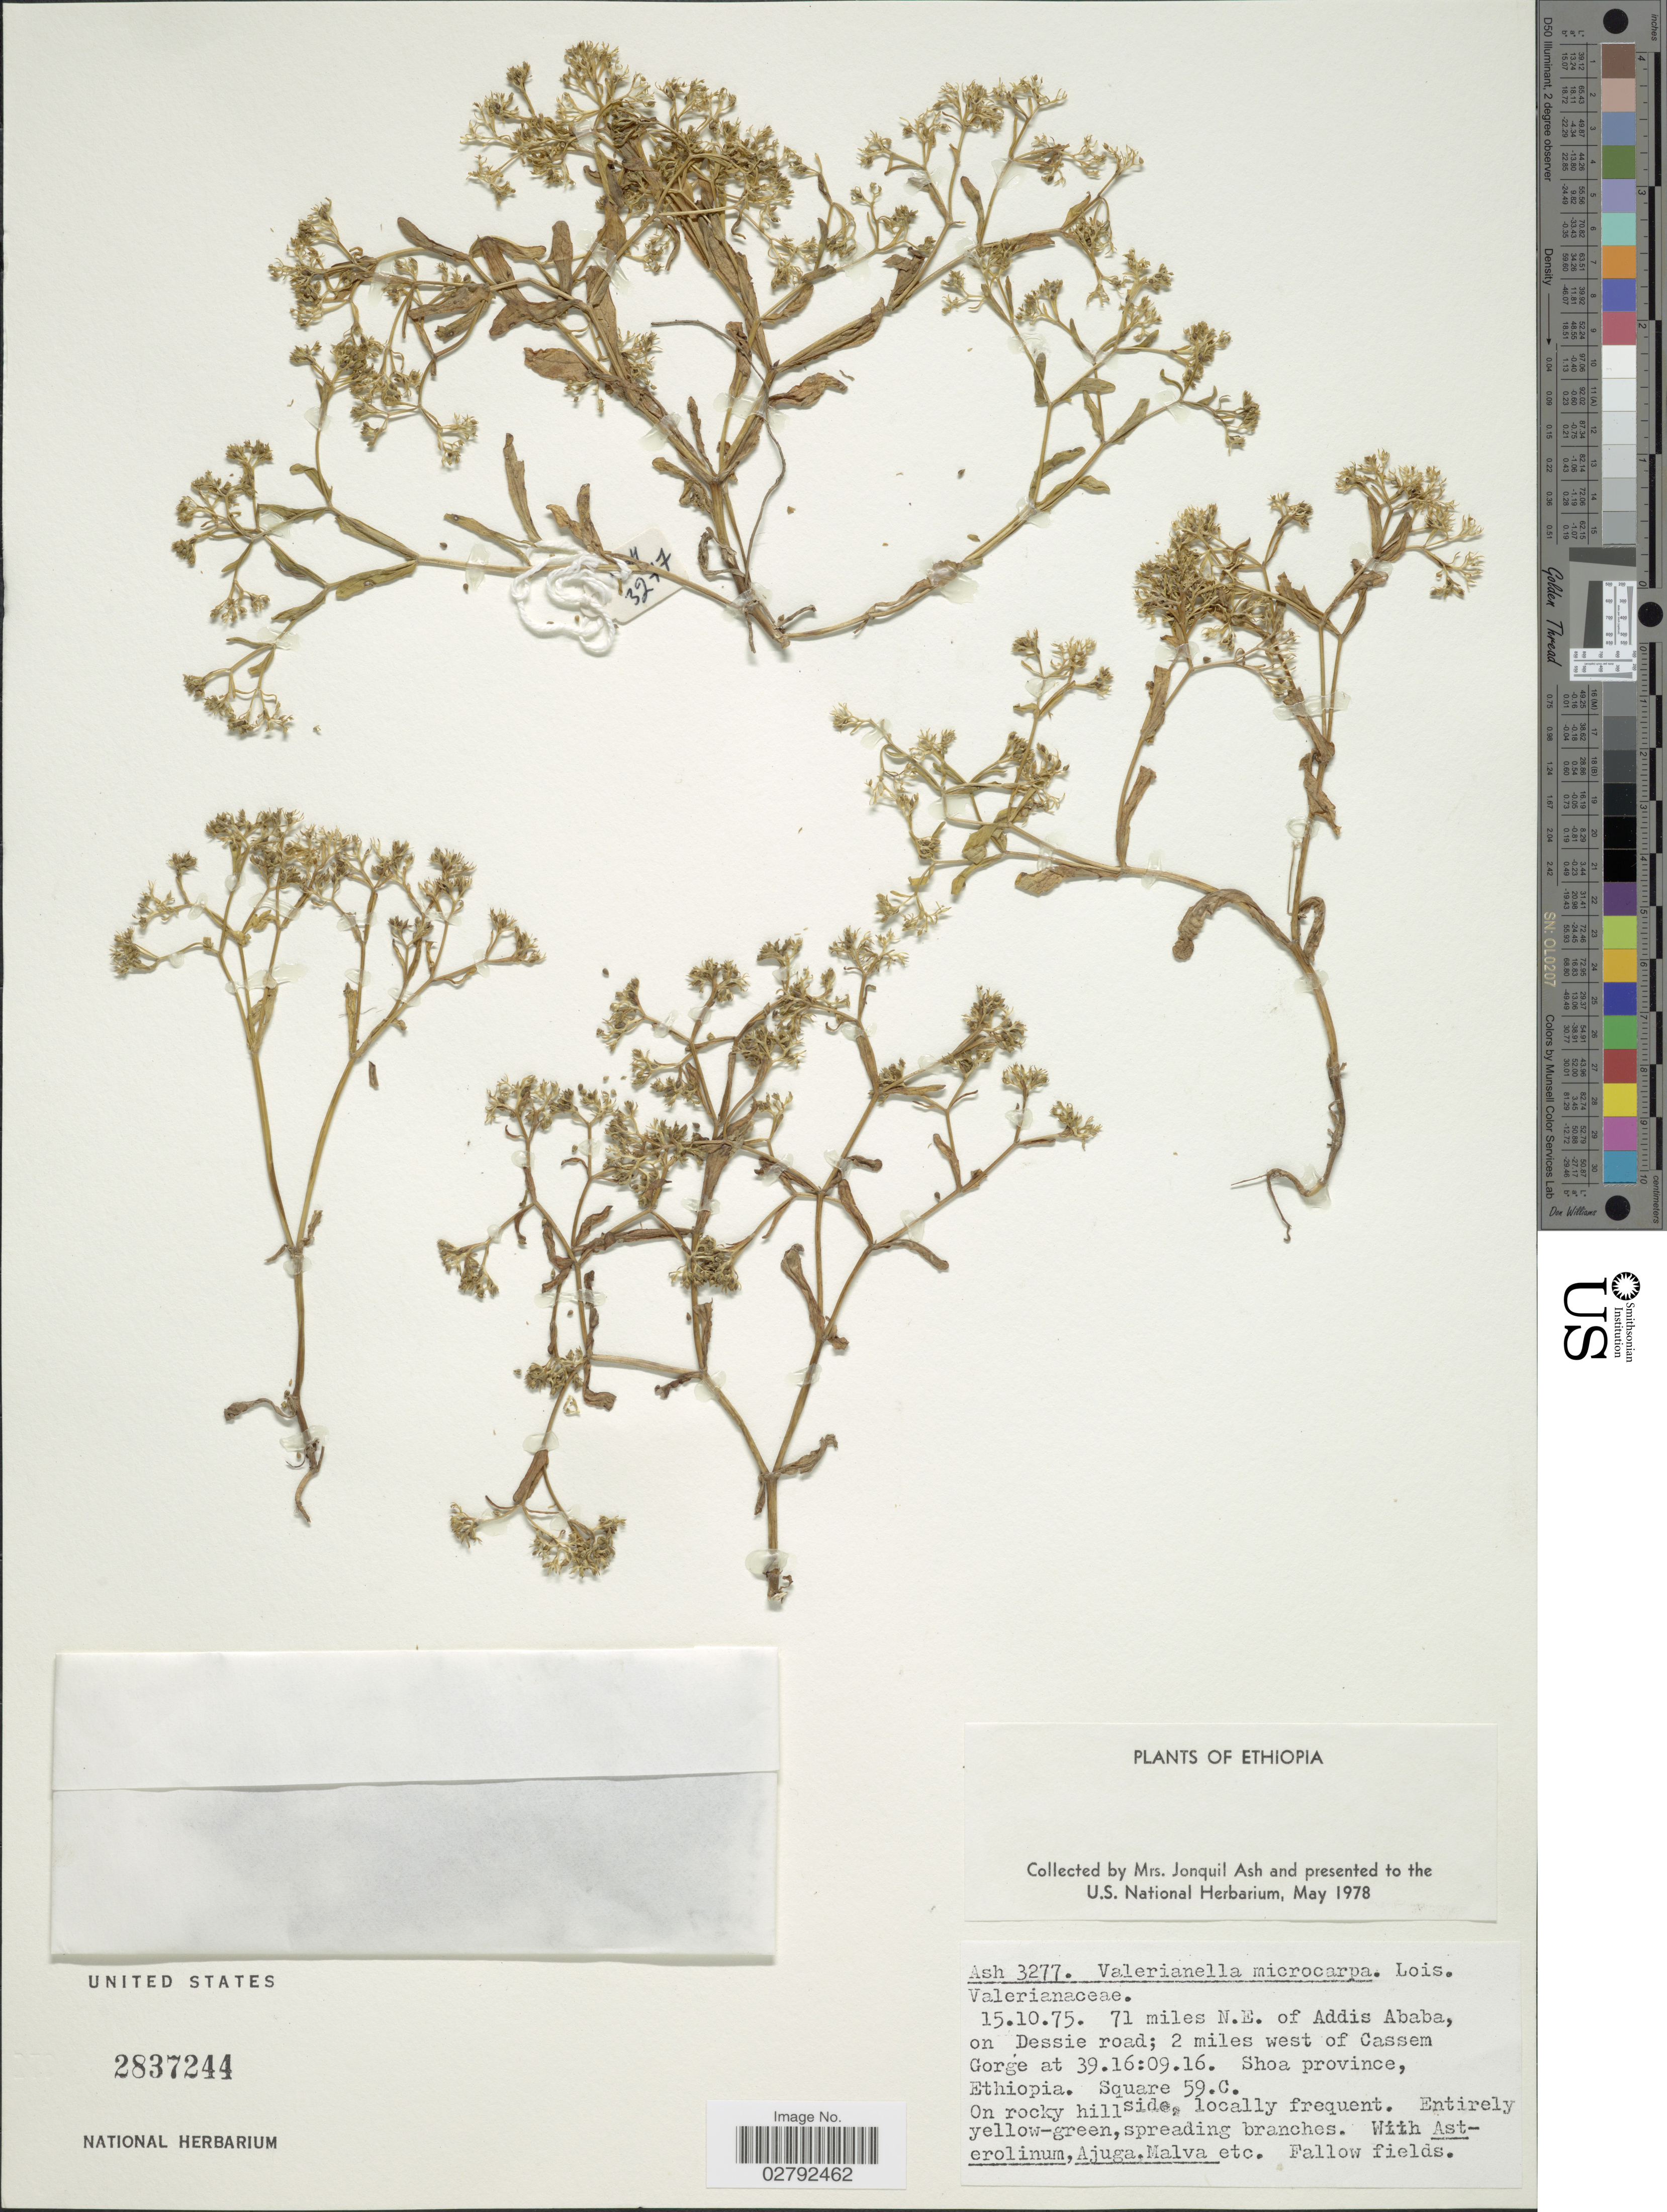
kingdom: Plantae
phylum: Tracheophyta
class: Magnoliopsida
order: Dipsacales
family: Caprifoliaceae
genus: Valerianella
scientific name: Valerianella microcarpa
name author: Loisel.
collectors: J. Ash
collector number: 3277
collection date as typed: Transcribed d/m/y: 15/10/75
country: Ethiopia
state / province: Addis Ababa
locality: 71 miles N.E. of Addis Ababa, on Dessie road; 2 miles west of Cassem Gorge at 39.16:09.16. Shoa province. Square 59.C.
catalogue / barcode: US 2837244